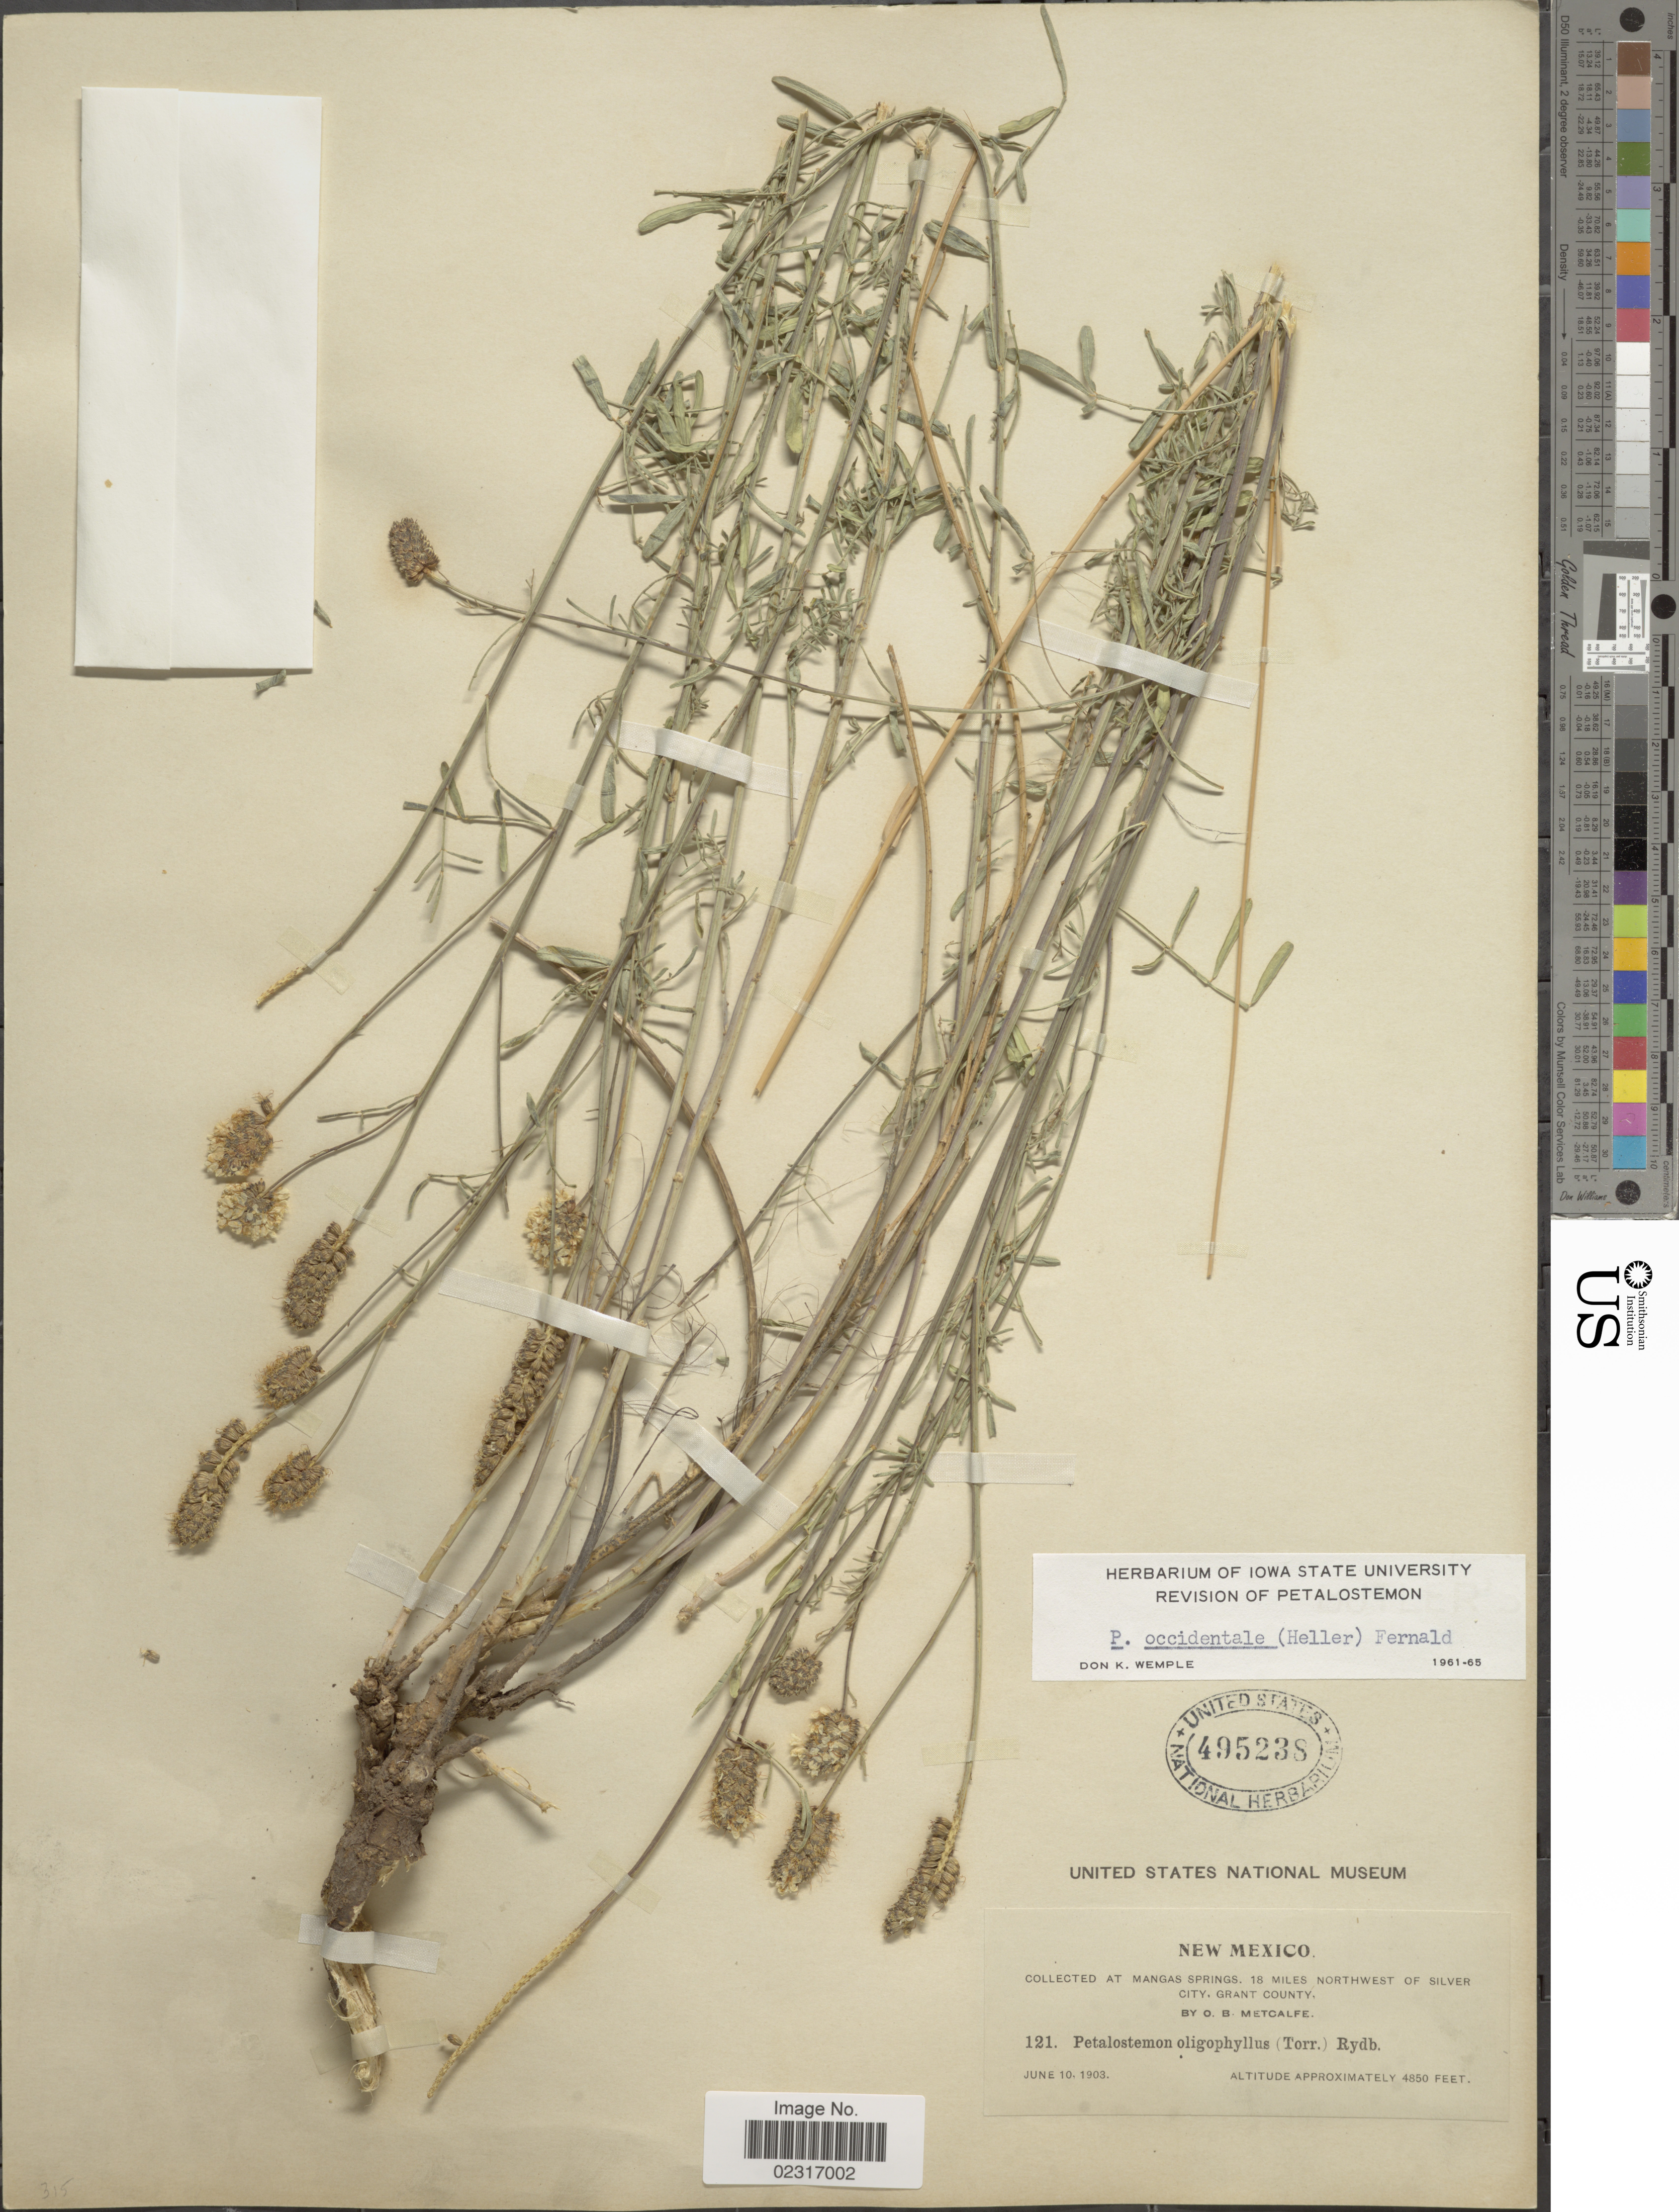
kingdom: Plantae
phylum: Tracheophyta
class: Magnoliopsida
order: Fabales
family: Fabaceae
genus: Dalea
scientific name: Dalea candida var. oligophylla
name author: (Torr) Shinners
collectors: O. B. Metcalfe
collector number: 121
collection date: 1903-06-10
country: United States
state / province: New Mexico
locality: Mangas Springs, 18 miles nortwest of Silver City, Grant County.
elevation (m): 1478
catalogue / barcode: US 495238